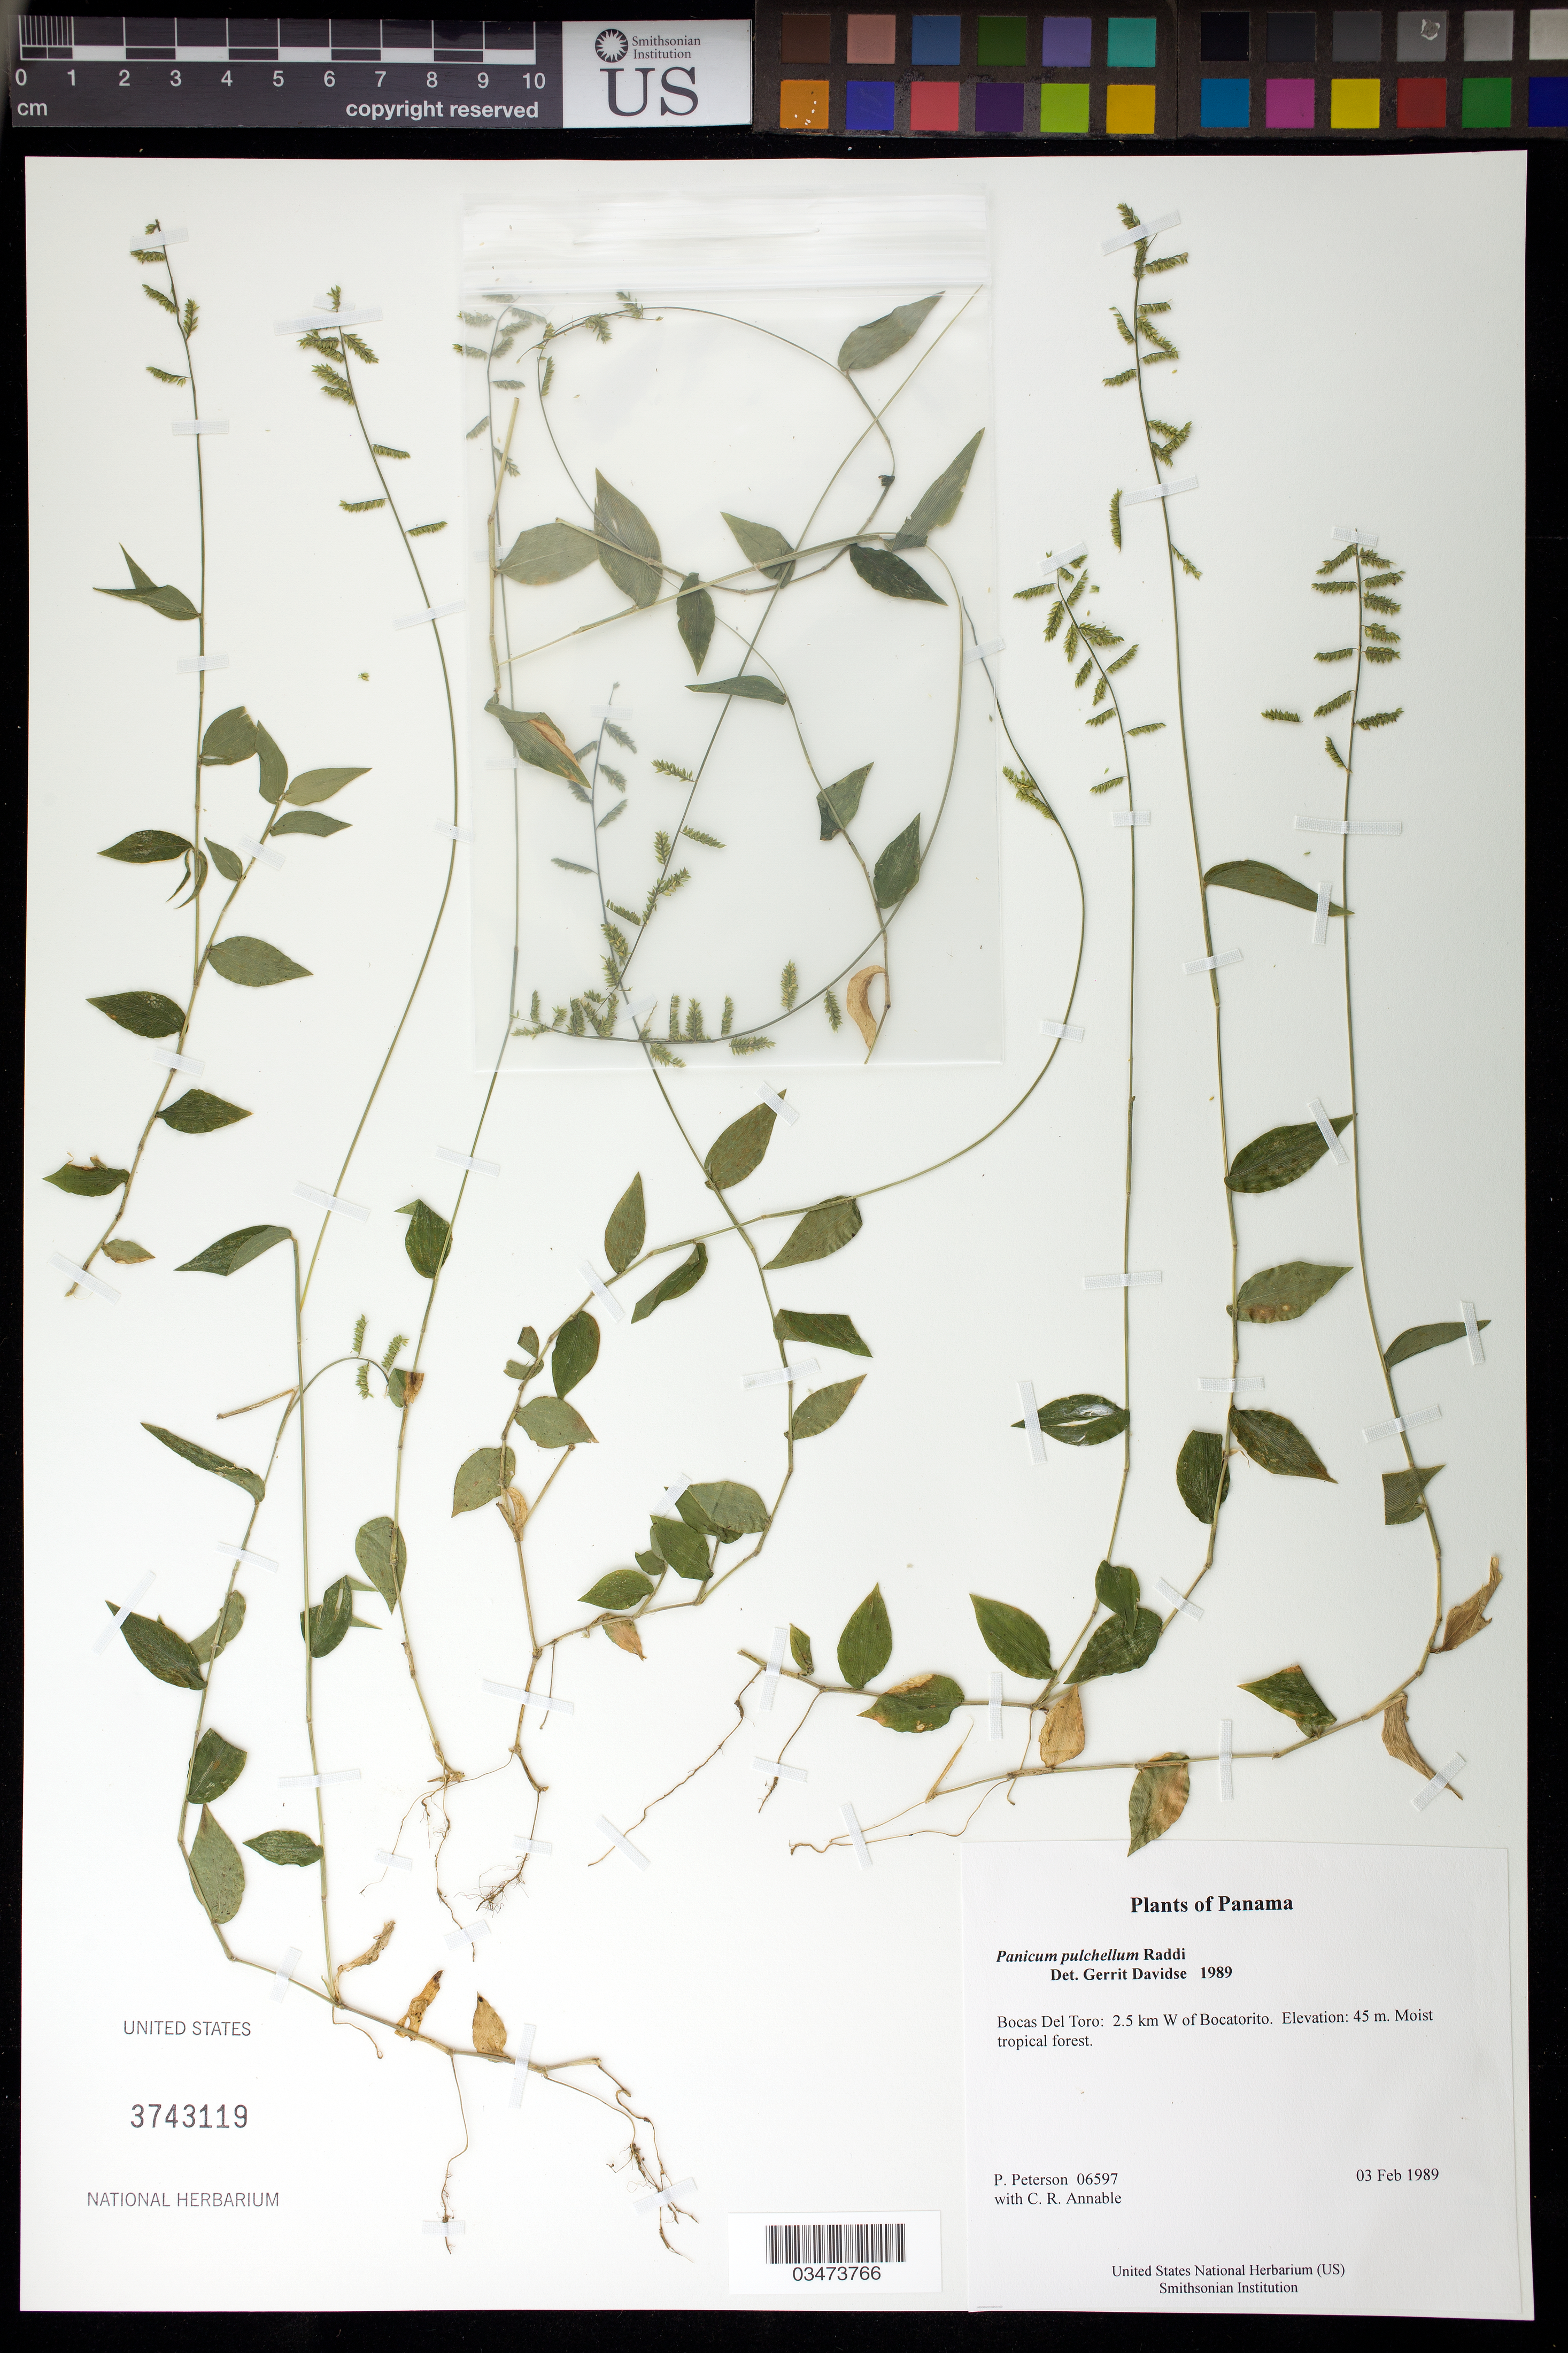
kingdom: Plantae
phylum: Tracheophyta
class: Liliopsida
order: Poales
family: Poaceae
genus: Panicum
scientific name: Panicum pulchellum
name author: Raddi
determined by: Davidse, Gerrit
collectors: P. M. Peterson & C. R. Annable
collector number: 06597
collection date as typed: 03 Feb 1989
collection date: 1989-02-03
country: Panama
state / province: Bocas del Toro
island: San Cristobal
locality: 2.5 km W of Bocatorito.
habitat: Moist tropical forest.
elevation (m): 45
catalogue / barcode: US 3743119